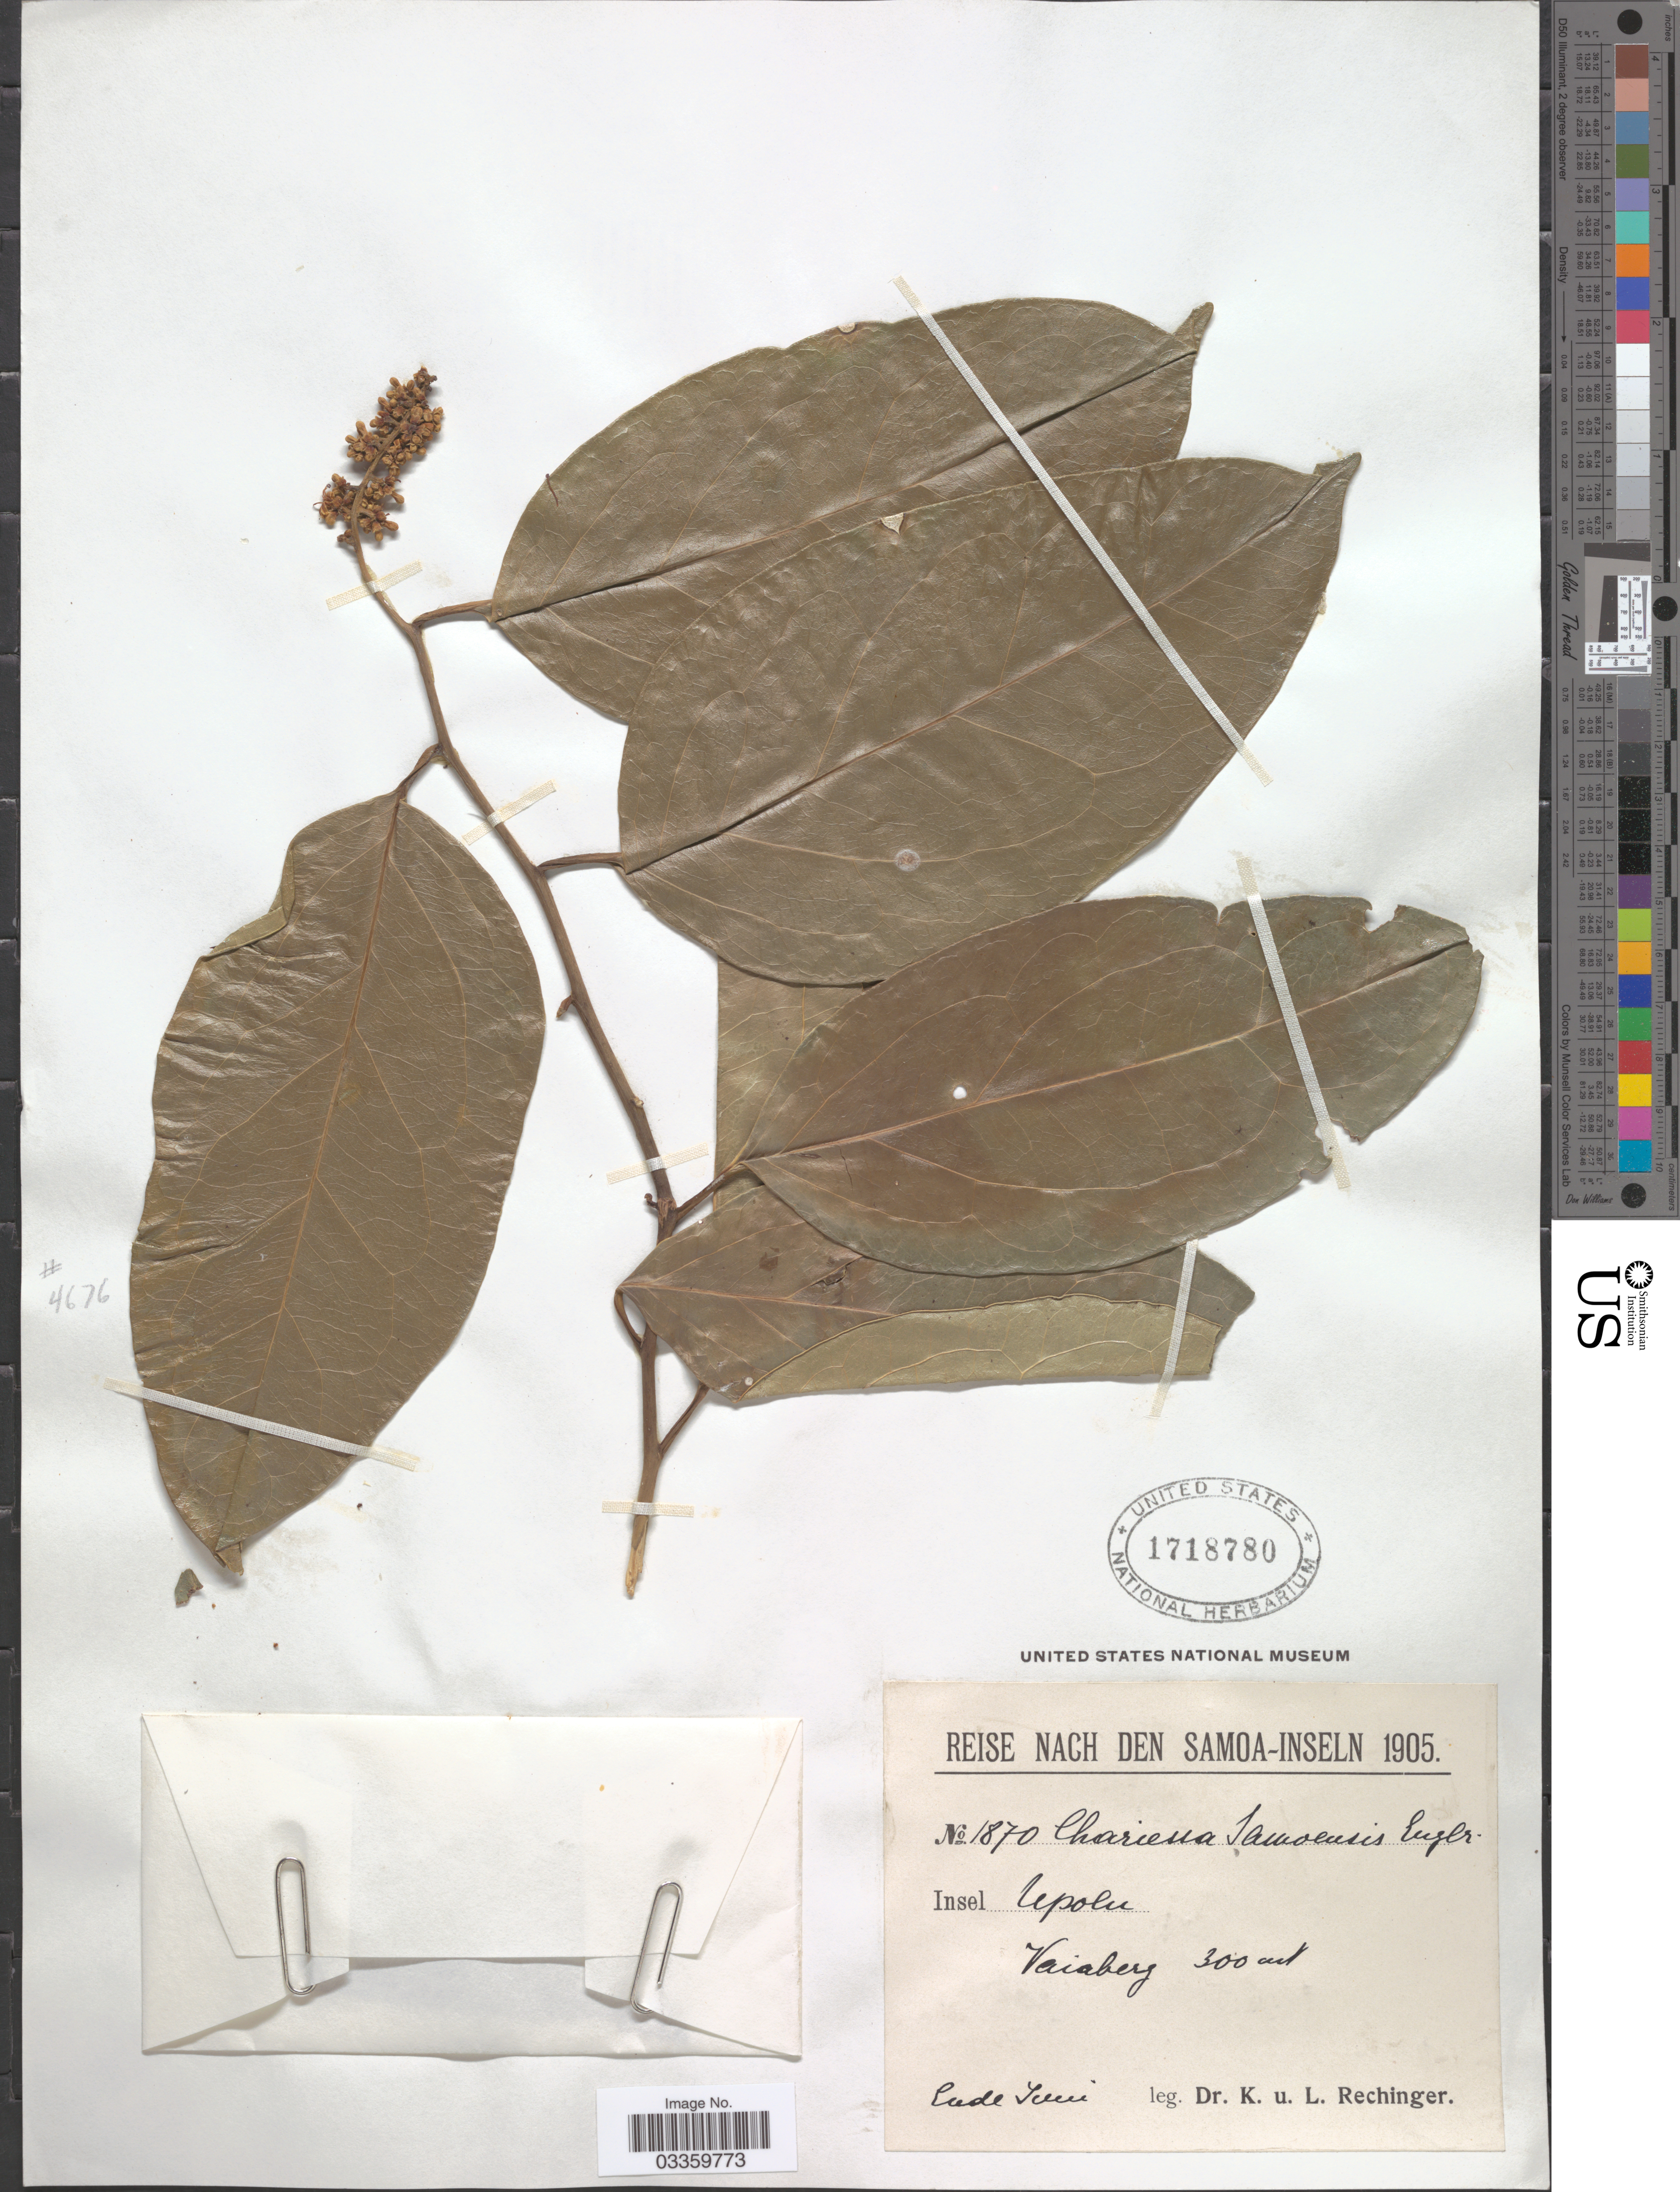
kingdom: Plantae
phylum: Tracheophyta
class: Magnoliopsida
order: Cardiopteridales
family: Cardiopteridaceae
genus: Citronella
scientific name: Citronella samoensis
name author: (A. Gray) R.A. Howard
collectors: K. Rechinger & L. Rechinger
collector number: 1870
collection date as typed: Ende Juni 1905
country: Samoa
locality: Samoa-Inseln. Upolu. Vaiaberg.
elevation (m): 300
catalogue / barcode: US 1718780